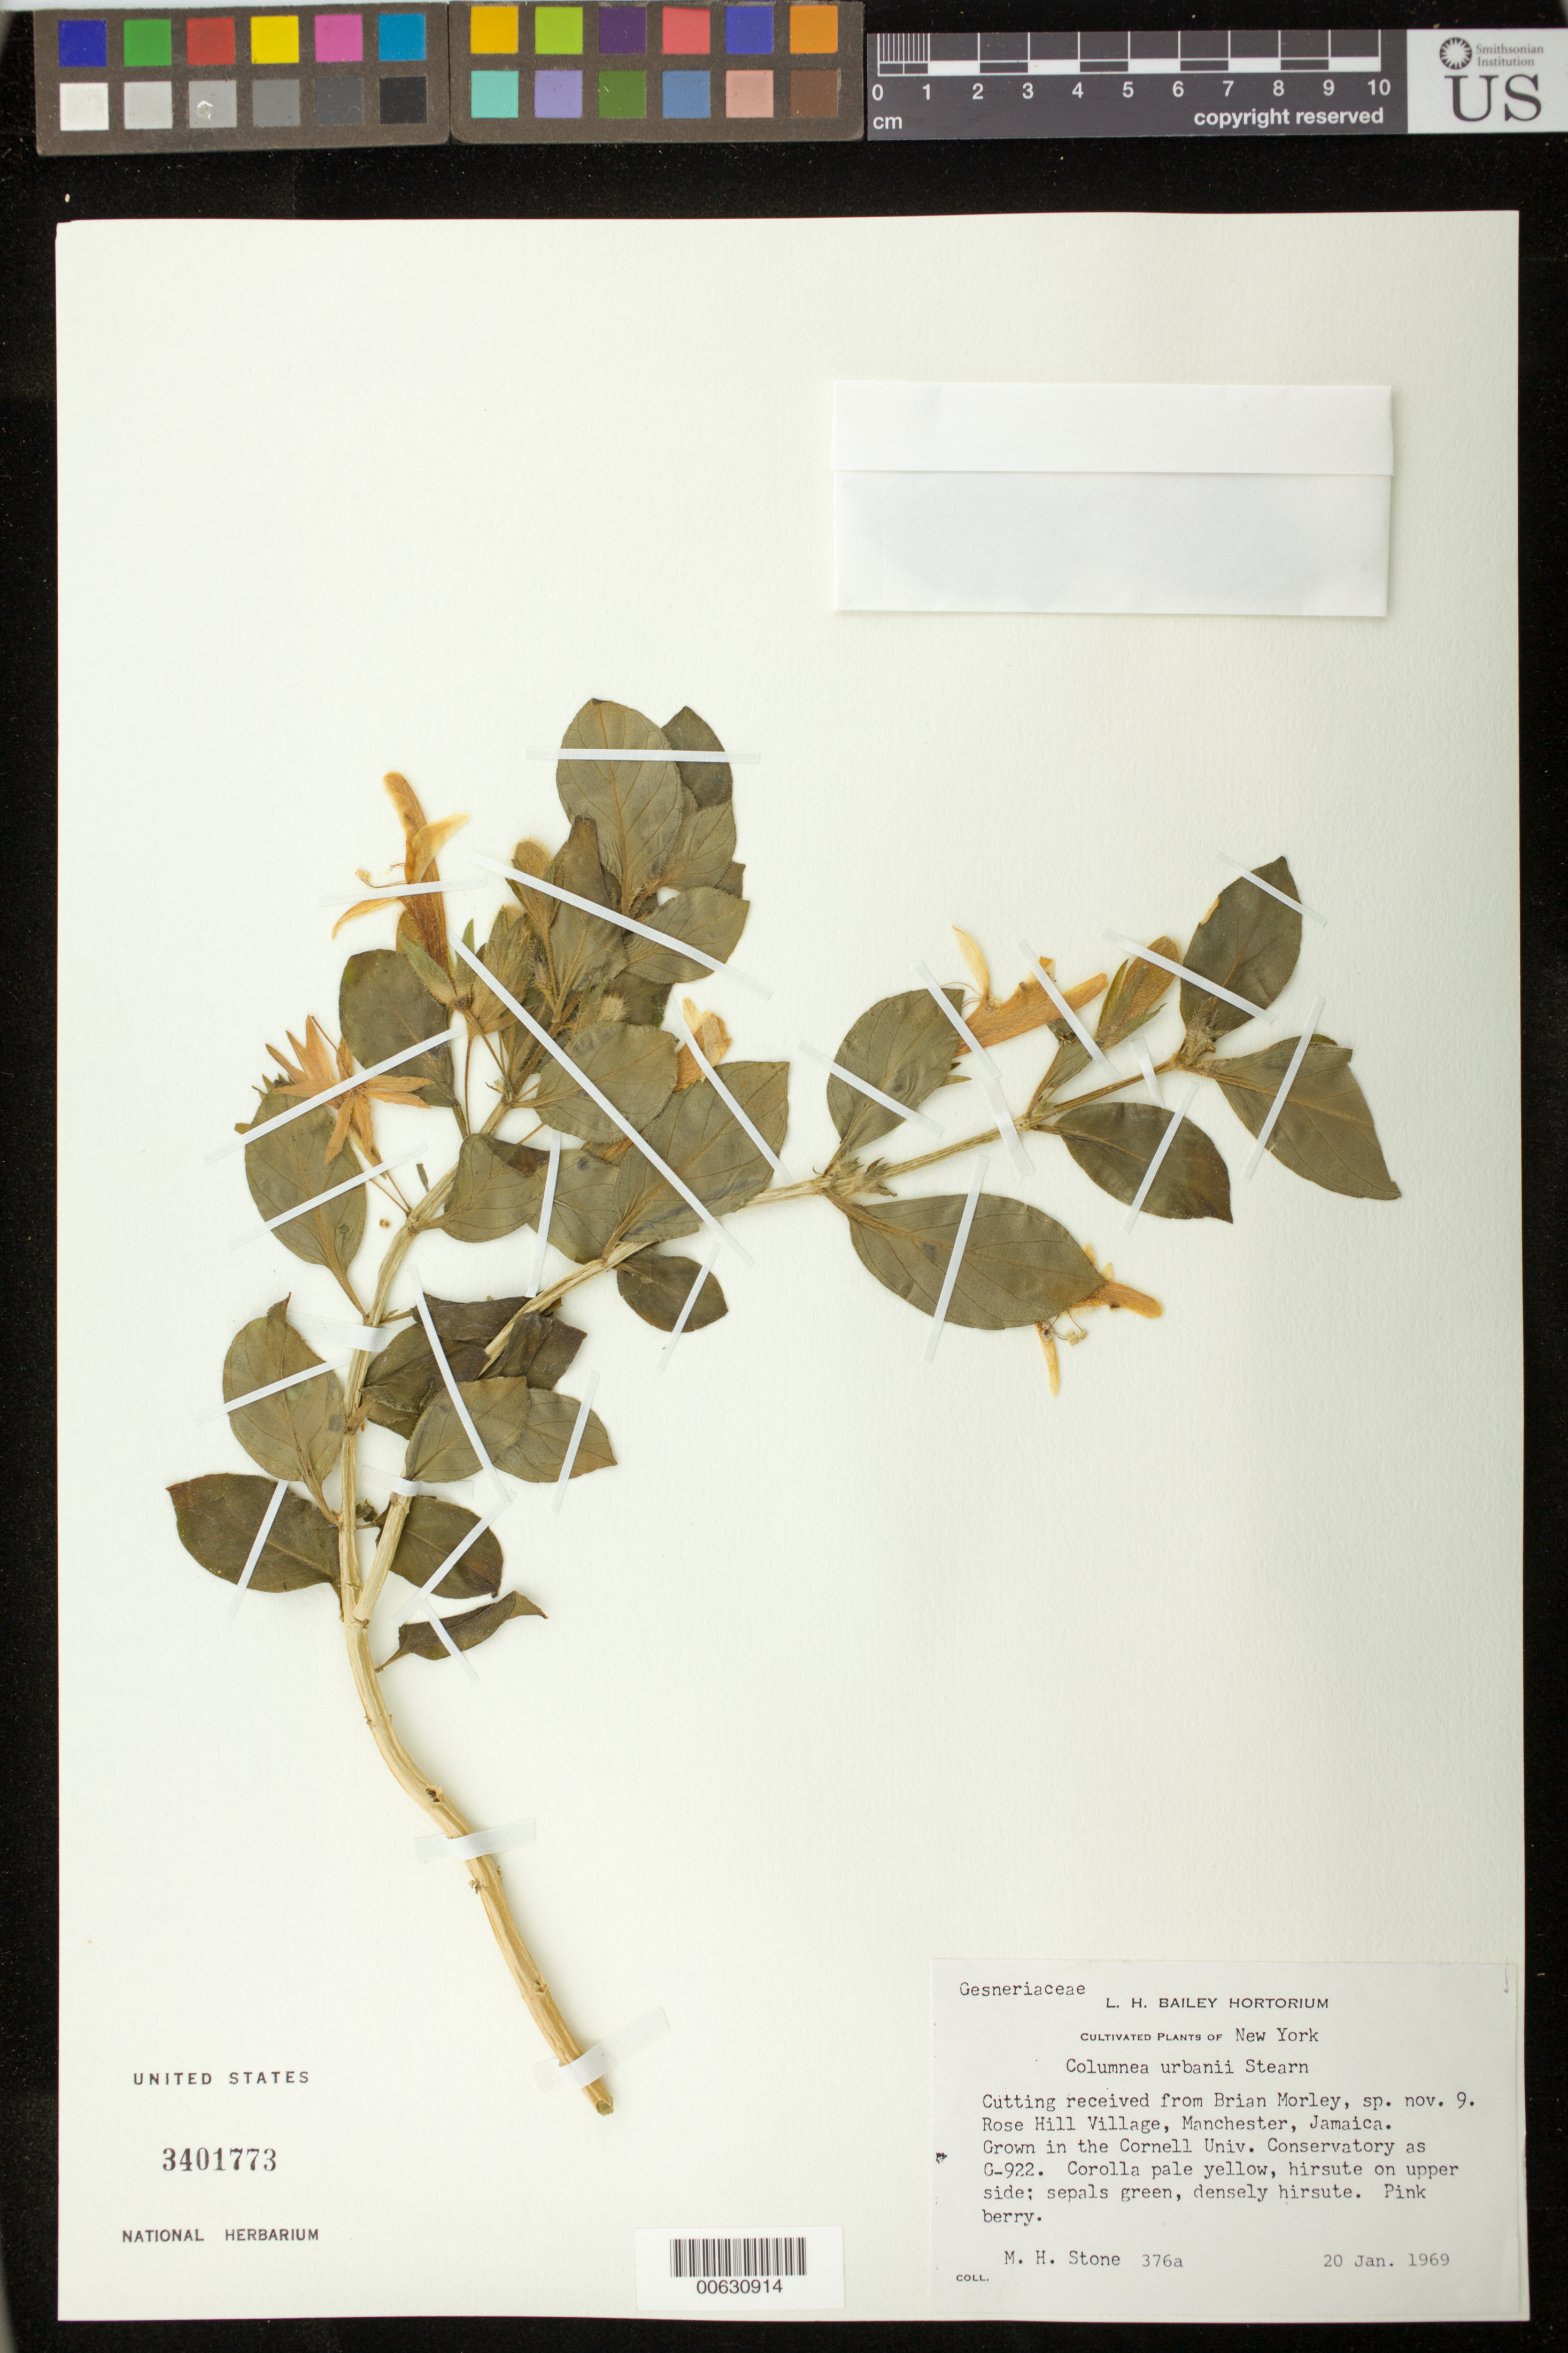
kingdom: Plantae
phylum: Tracheophyta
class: Magnoliopsida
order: Lamiales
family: Gesneriaceae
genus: Columnea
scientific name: Columnea urbanii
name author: Stearn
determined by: Skog, Laurence E.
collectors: M. Stone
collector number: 376 a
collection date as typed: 20 Jan 1969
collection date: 1969-01-20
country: Jamaica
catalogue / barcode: US 3401773